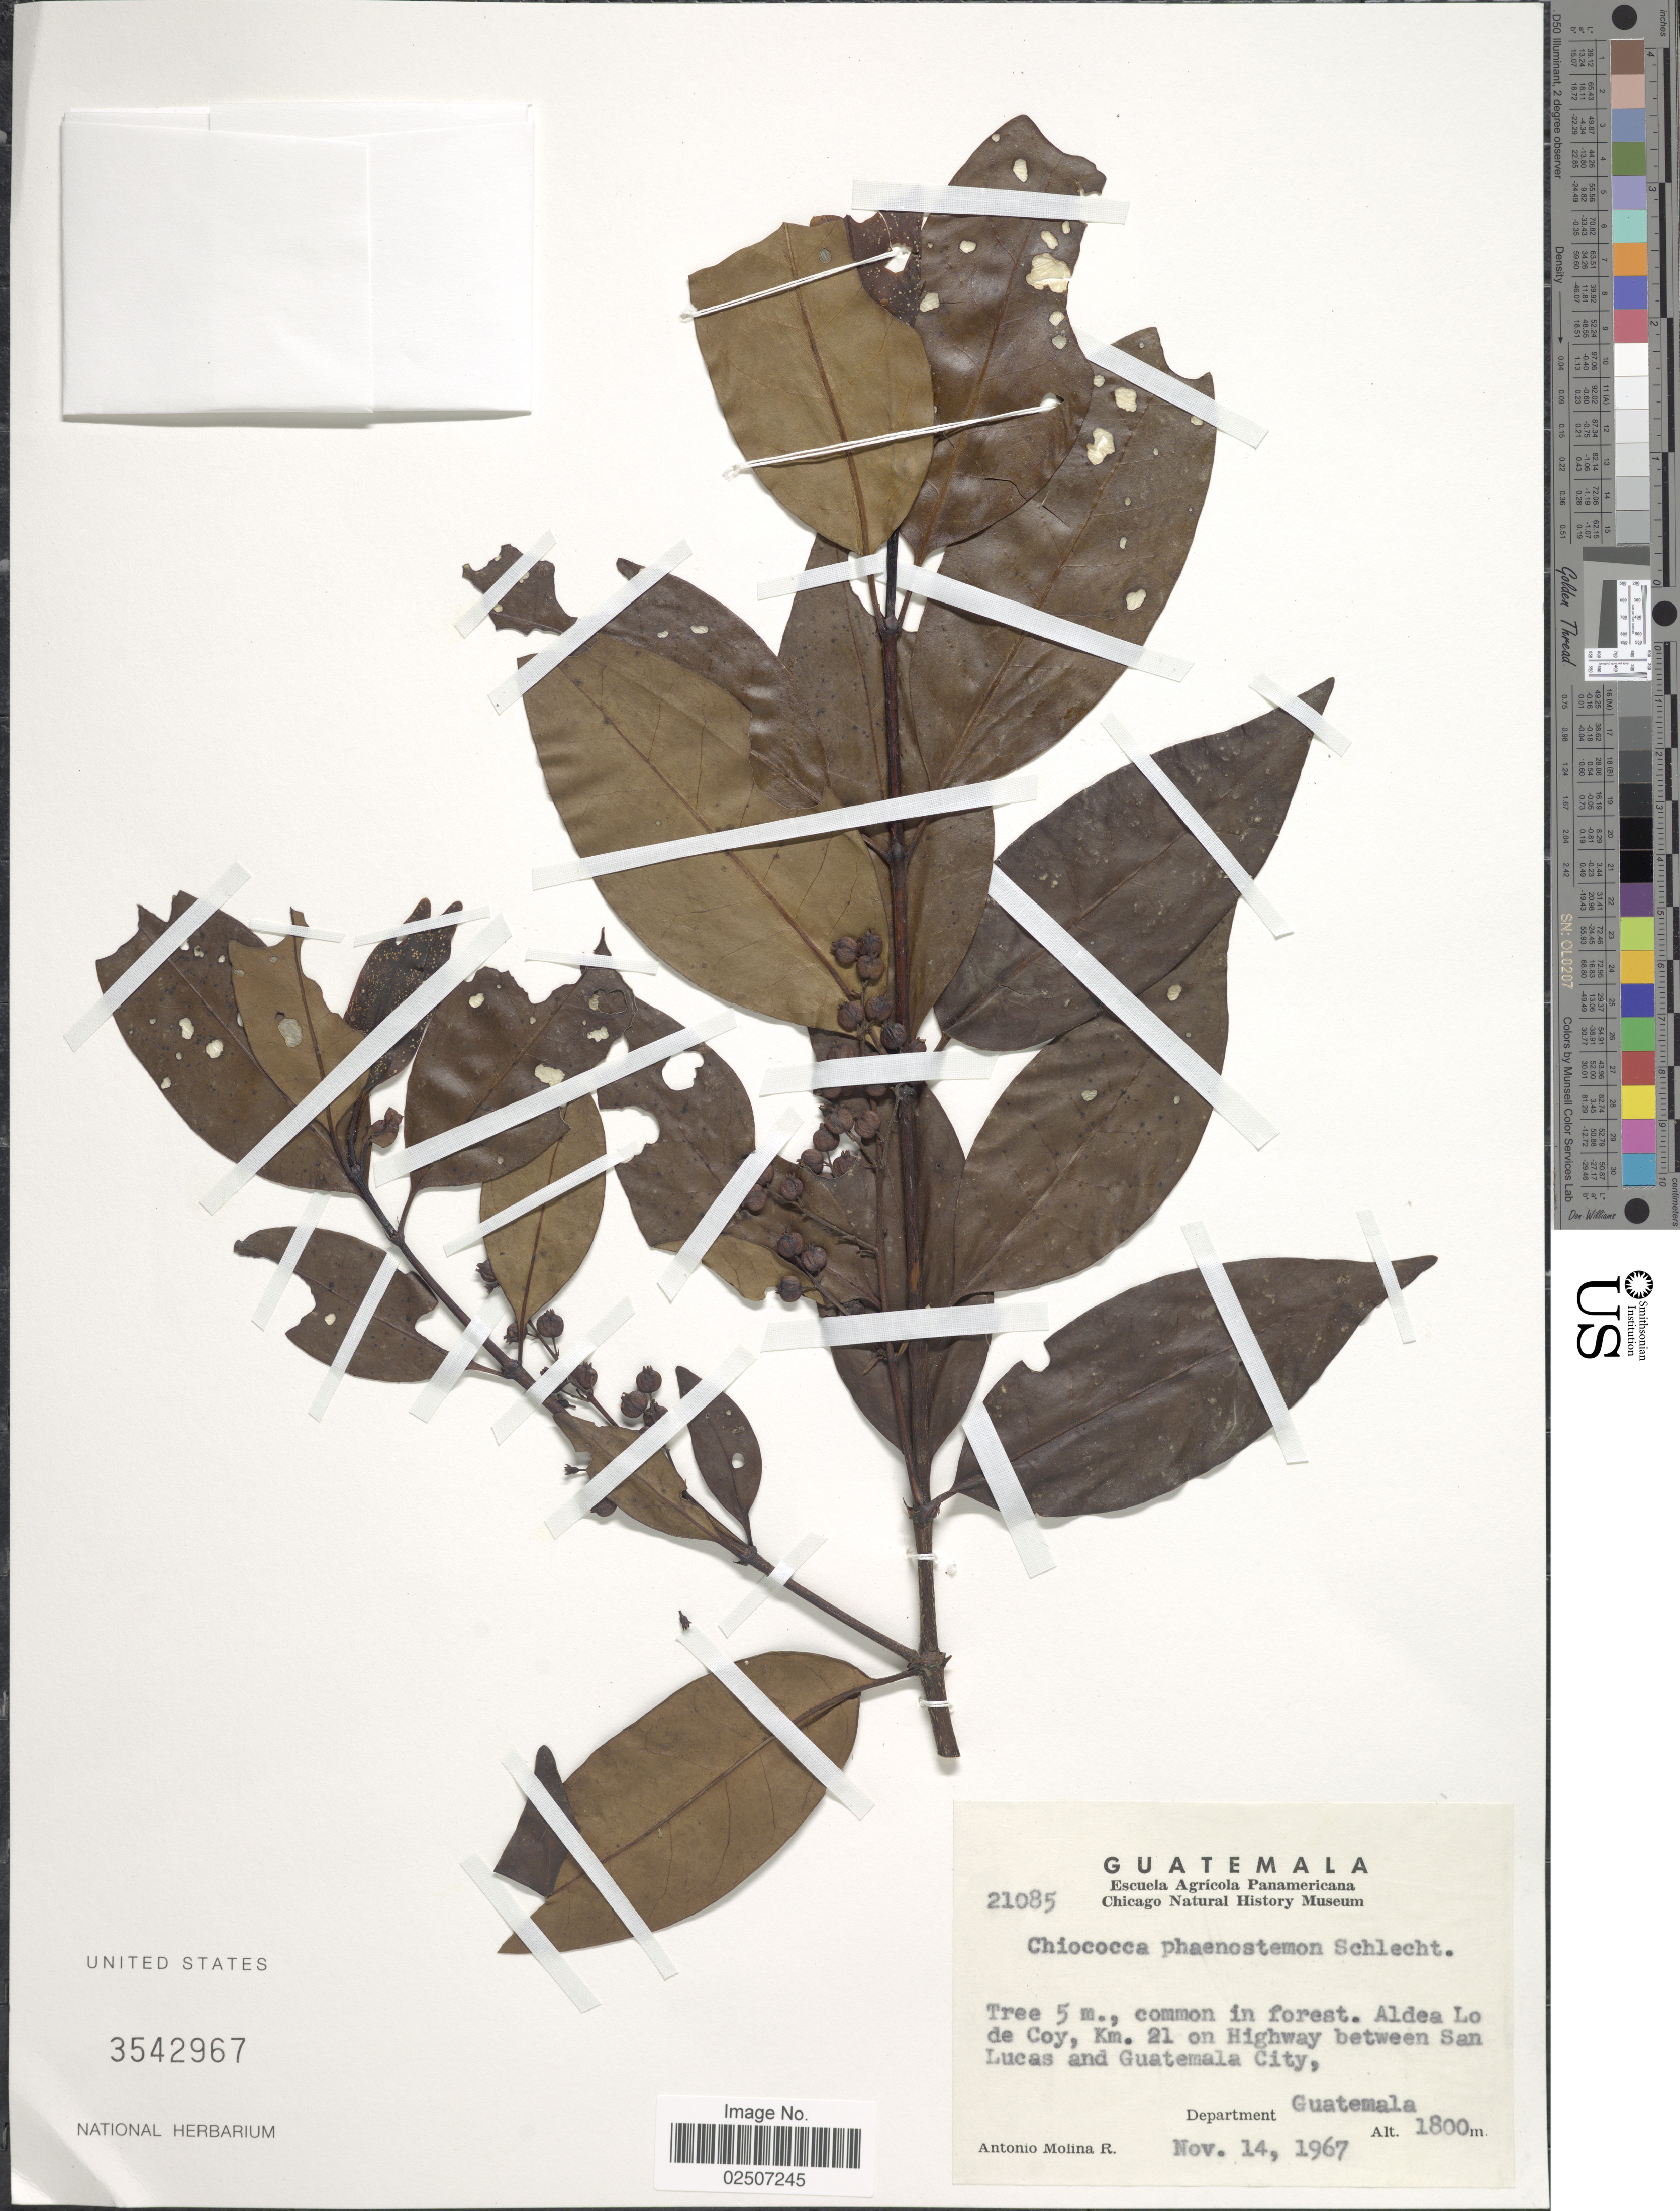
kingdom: Plantae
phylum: Tracheophyta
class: Magnoliopsida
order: Gentianales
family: Rubiaceae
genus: Chiococca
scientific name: Chiococca pachyphylla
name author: Wernham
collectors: A. Molina R.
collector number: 21085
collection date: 1967-11-14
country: Guatemala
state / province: Guatemala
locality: Aldea Lode Coy, Km. 21 on Highway between San Lucas and Guatemala City, Department Guatemala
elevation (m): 1800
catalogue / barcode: US 3542967